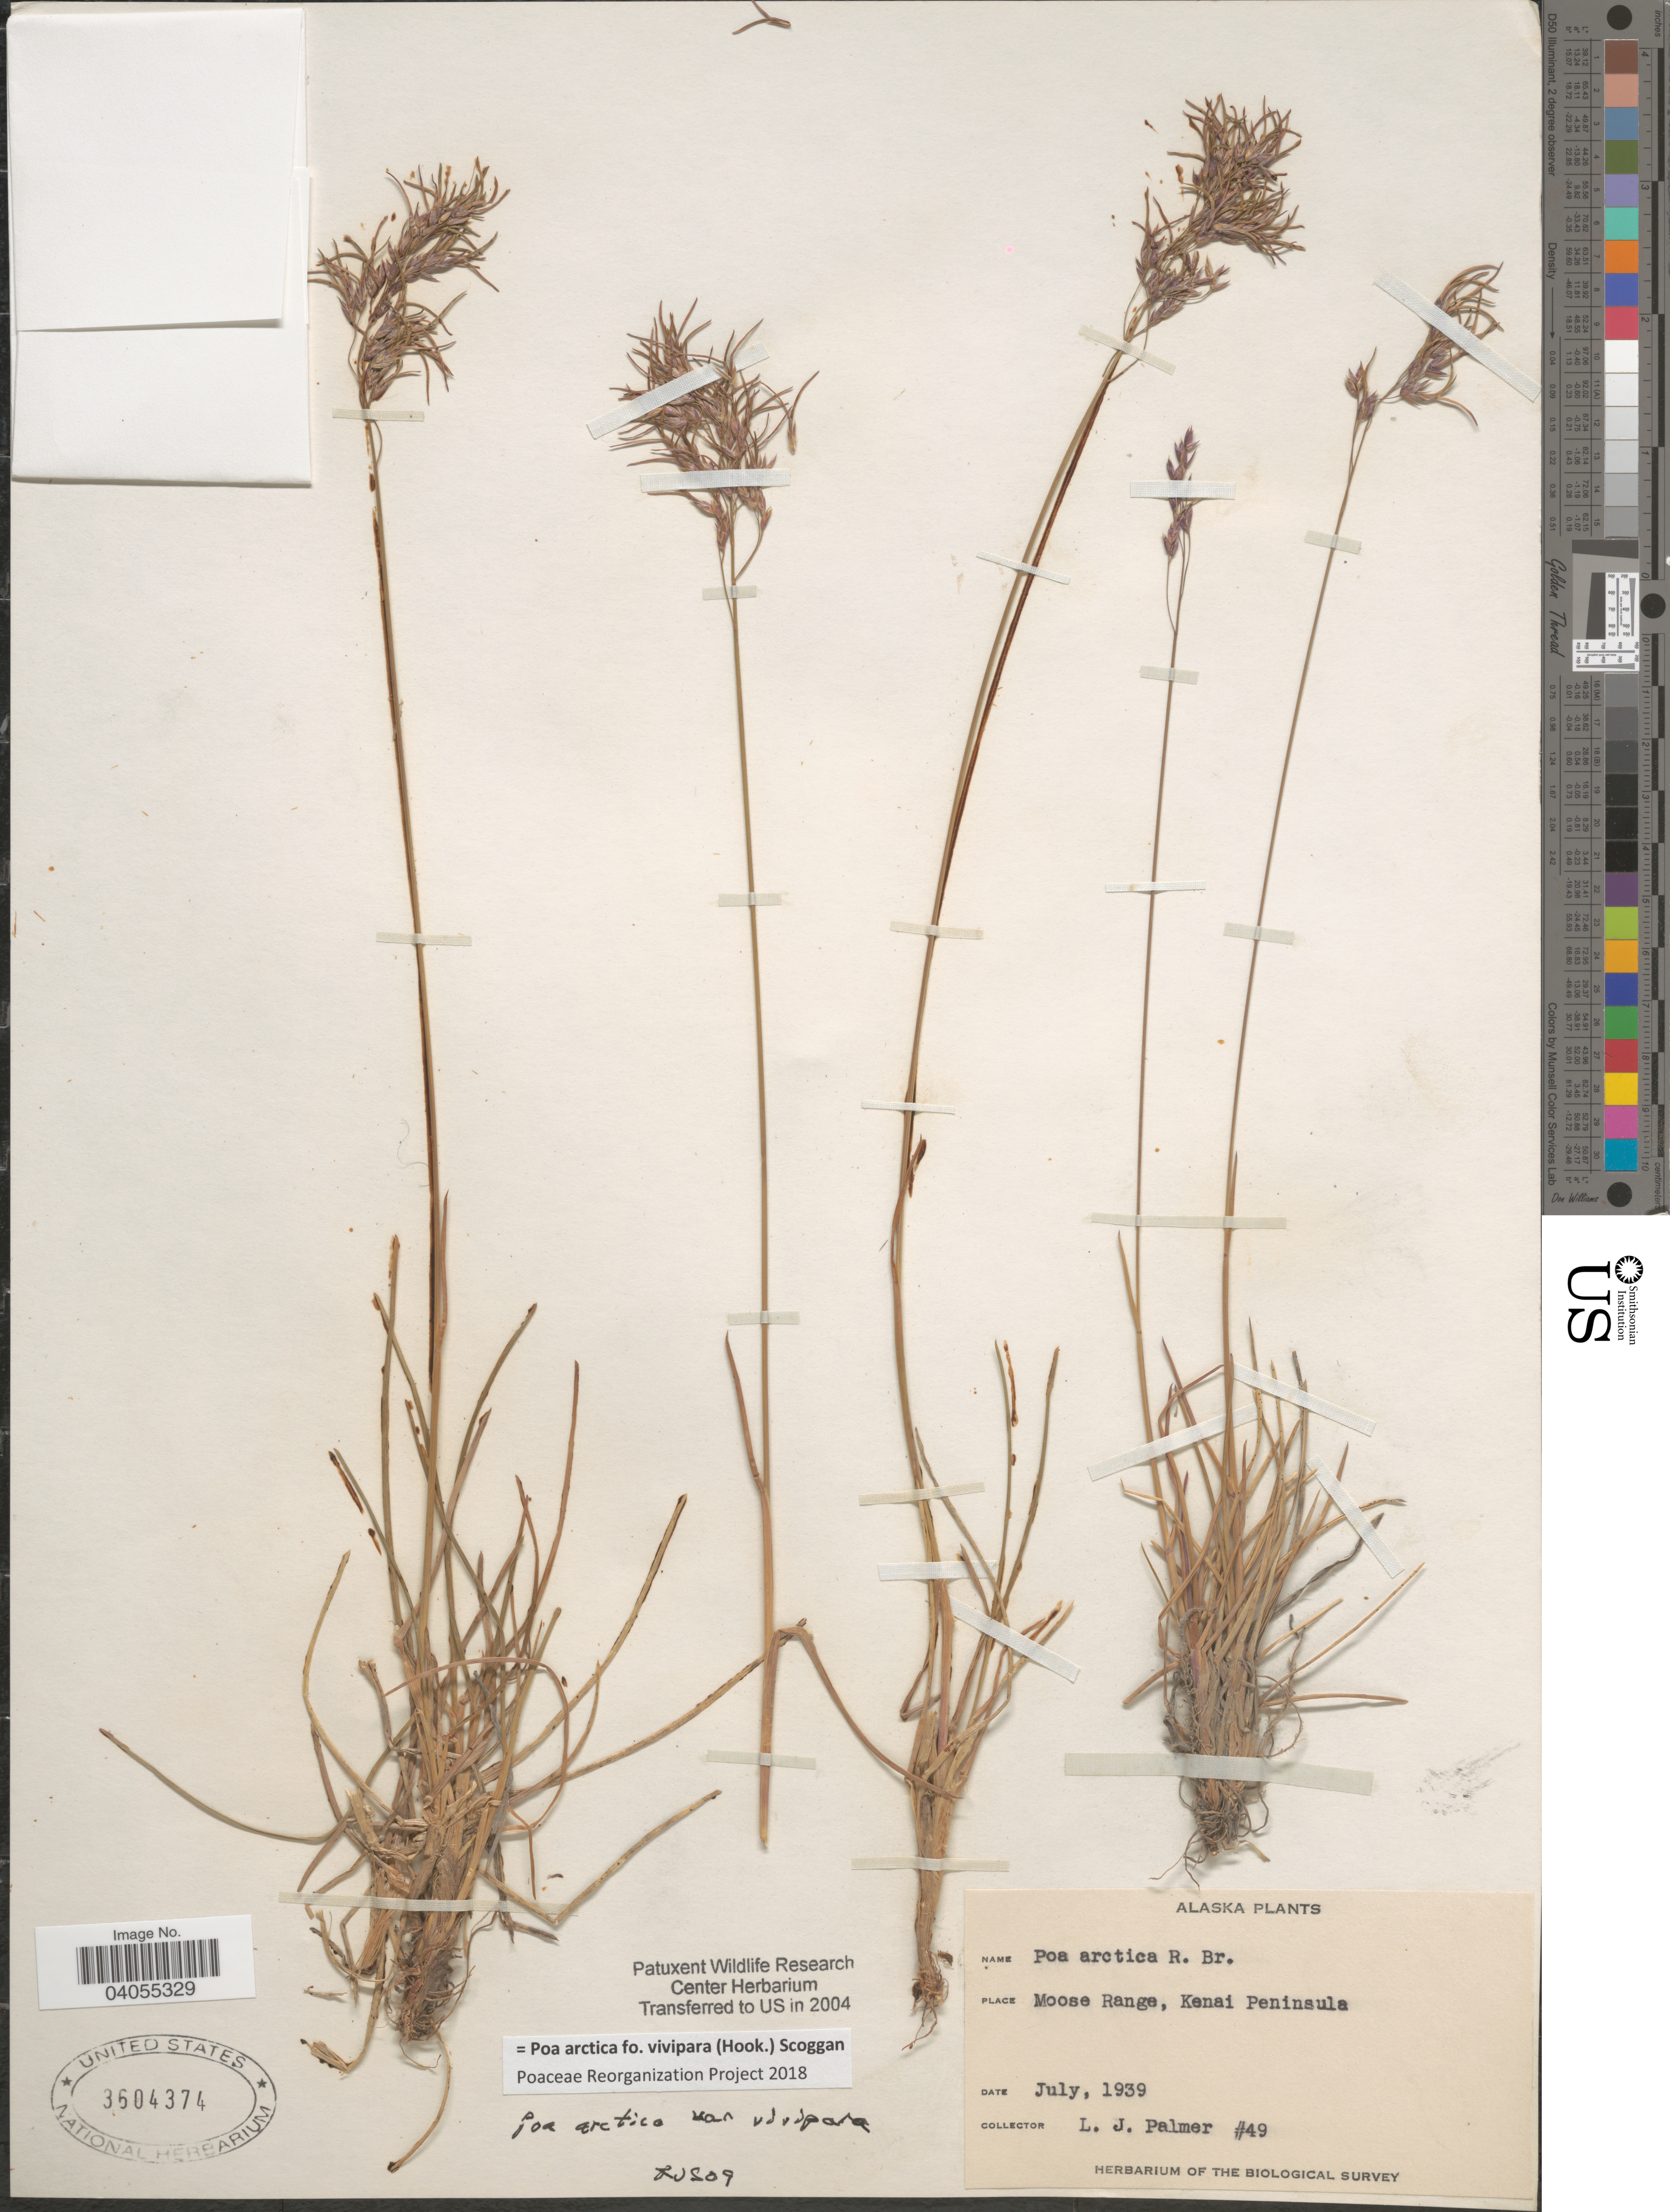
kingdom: Plantae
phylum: Tracheophyta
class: Liliopsida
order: Poales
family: Poaceae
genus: Poa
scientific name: Poa arctica f. vivipara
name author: (Hook.) Scoggan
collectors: L. J. Palmer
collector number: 49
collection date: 1939-07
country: United States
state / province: Alaska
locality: Moose Range, Kenai Peninsula.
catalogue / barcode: US 3604374